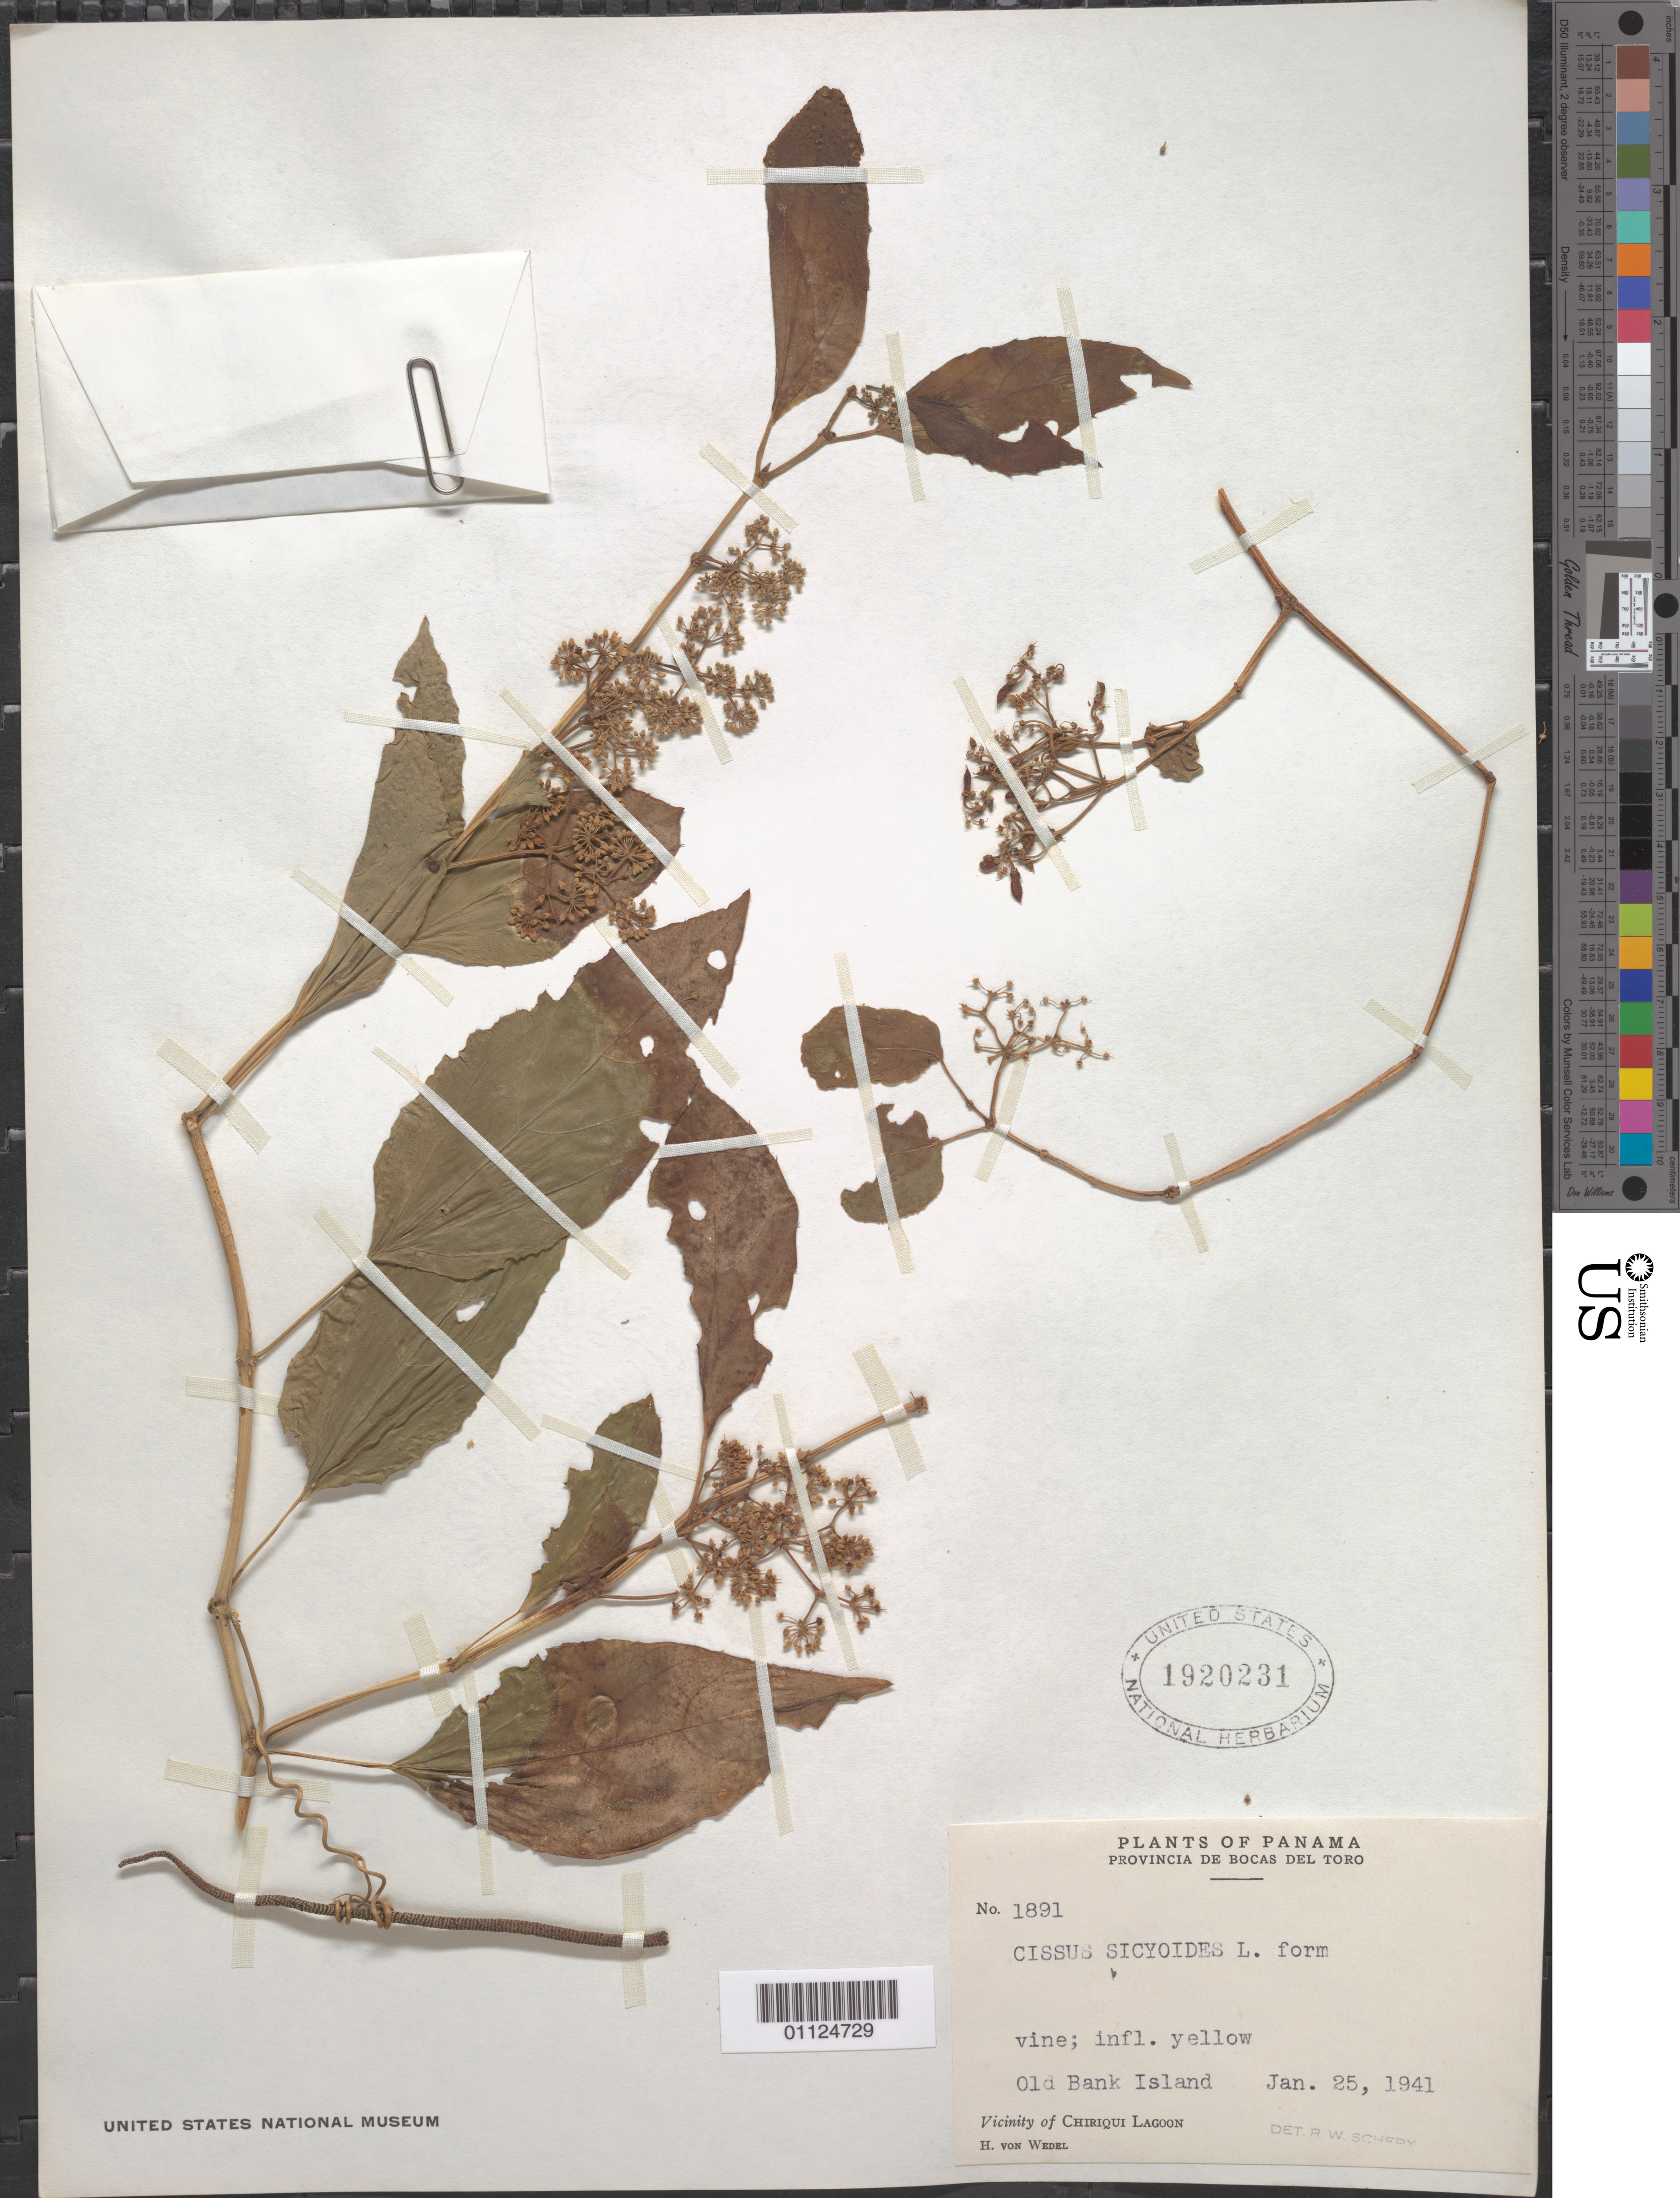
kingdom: Plantae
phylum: Tracheophyta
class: Magnoliopsida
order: Vitales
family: Vitaceae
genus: Cissus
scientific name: Cissus verticillata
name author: (L.) Nicolson & C.E. Jarvis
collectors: H. von Wedel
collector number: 1891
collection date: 1941-01-25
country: Panama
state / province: Bocas del Toro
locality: Old Bank Island. Vicinity of Chirigui Lagoon.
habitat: Vine.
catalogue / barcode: US 1920231